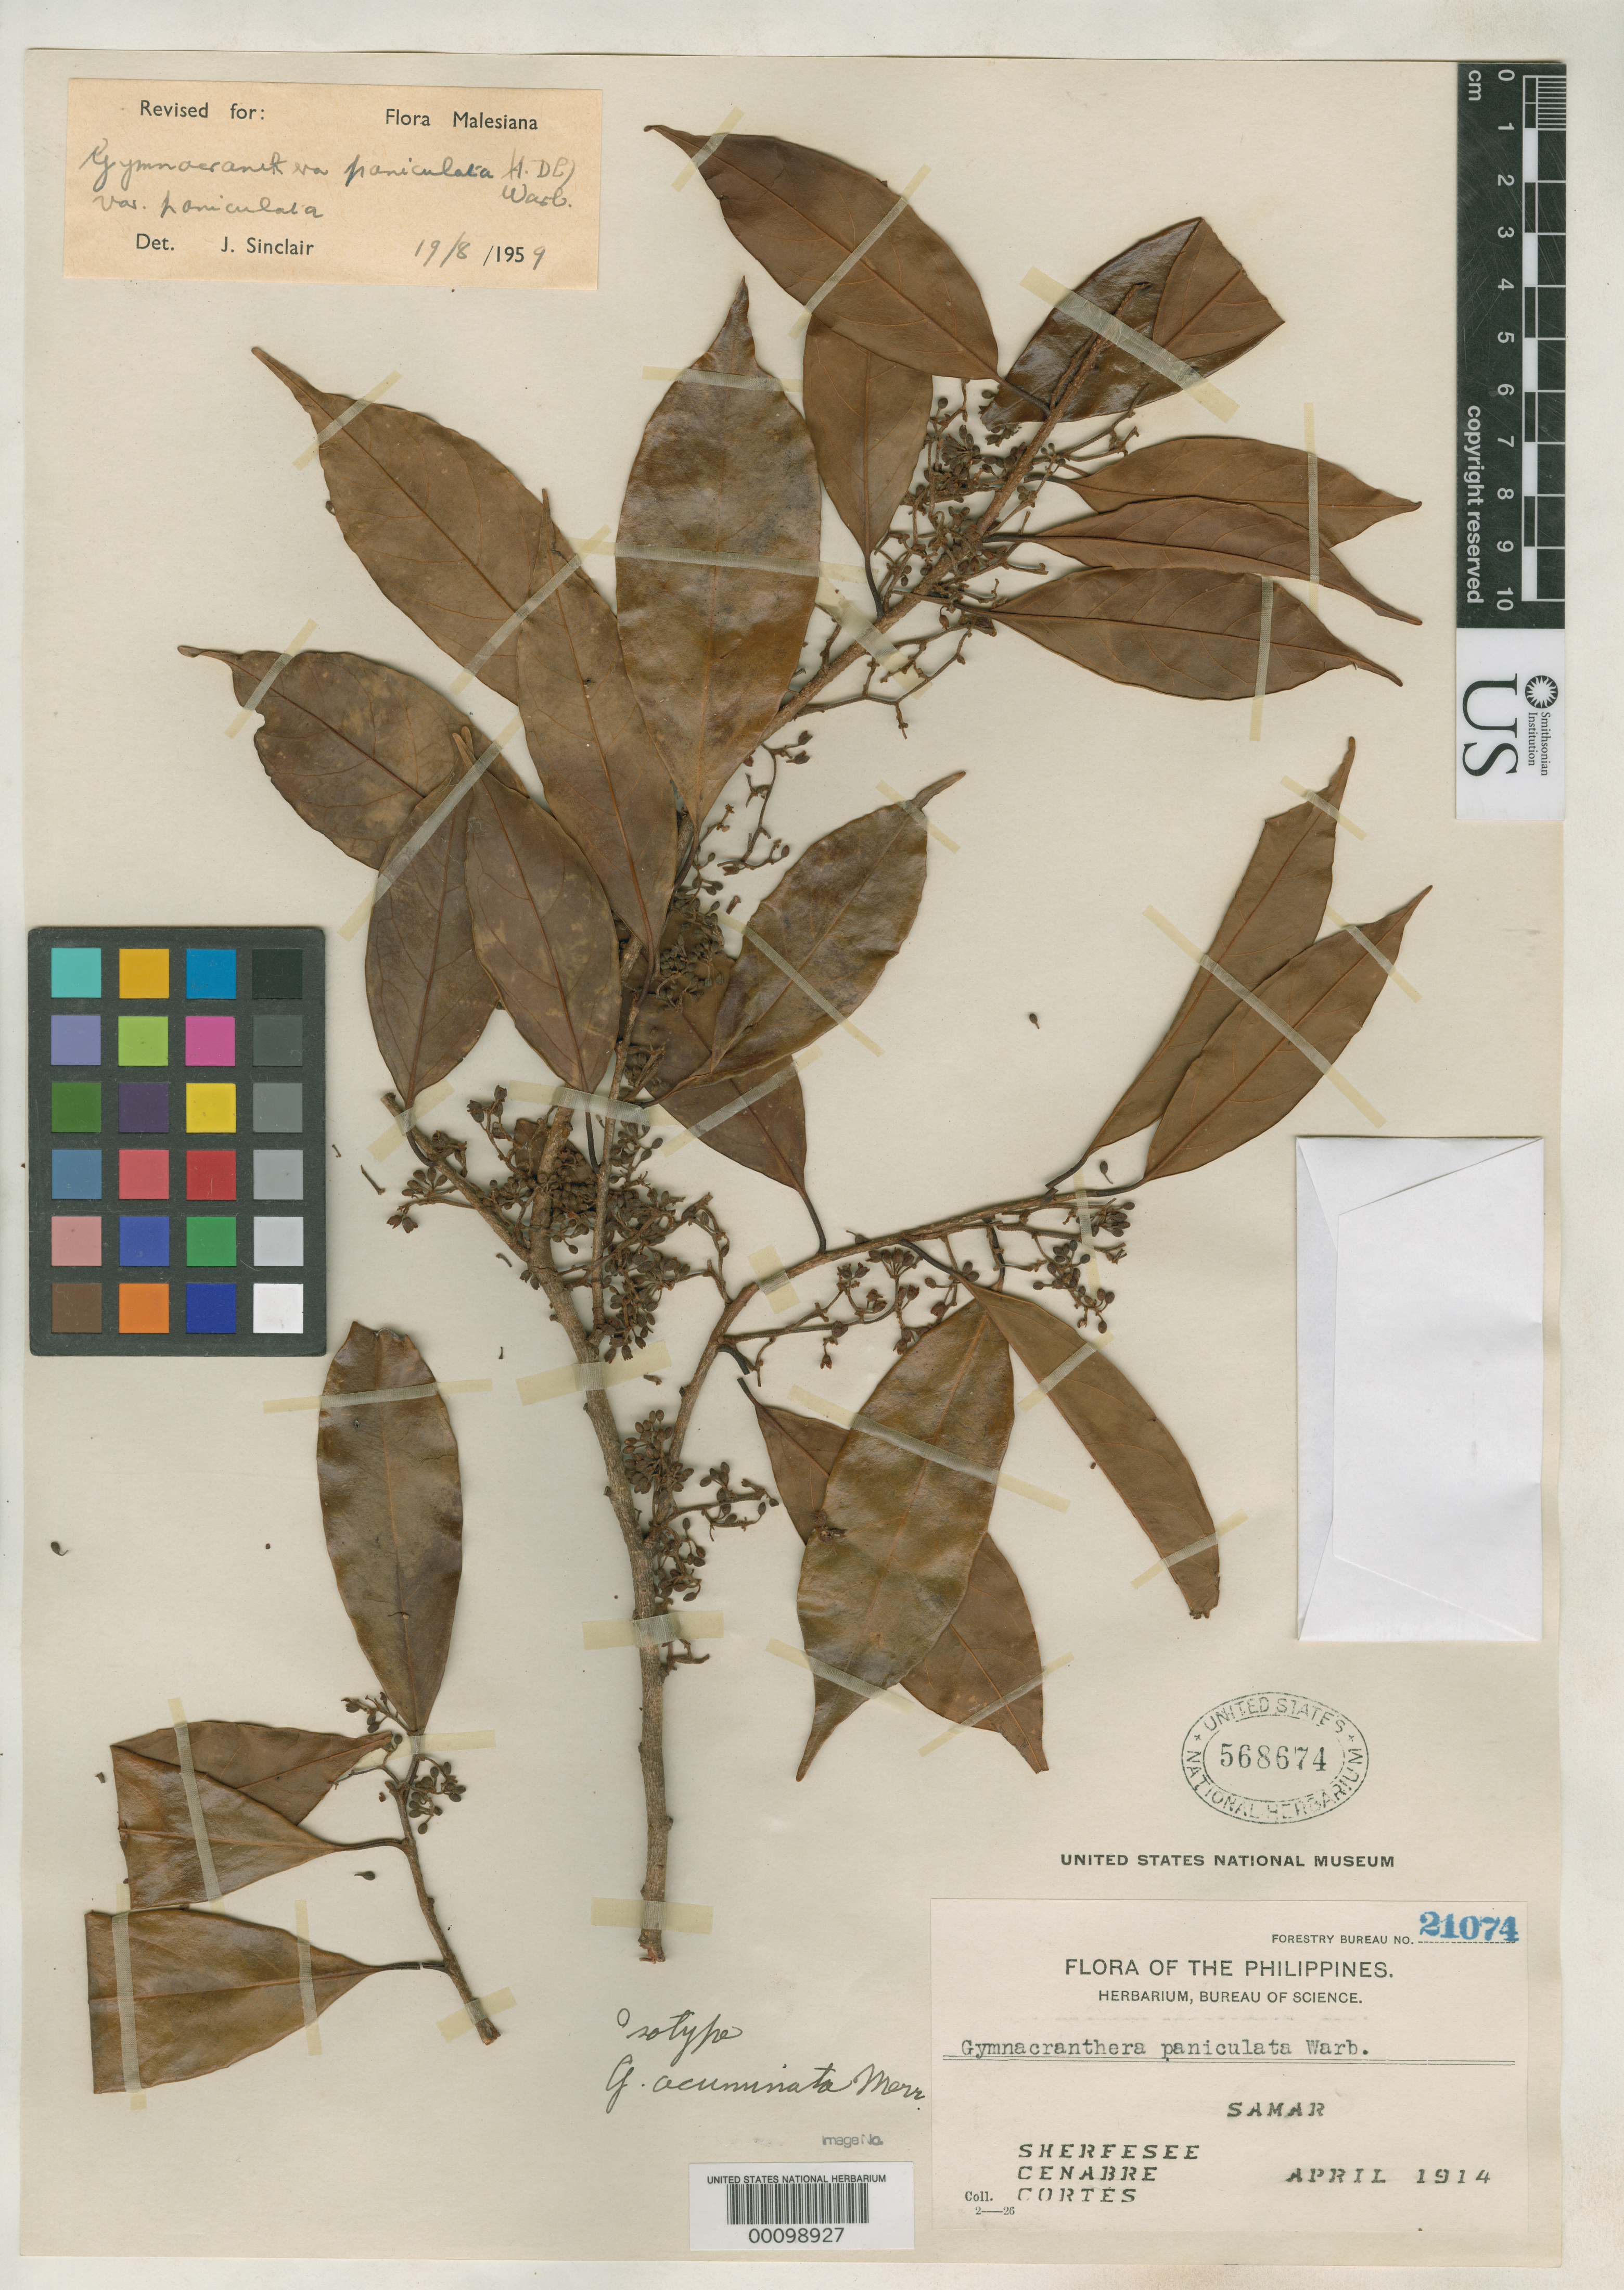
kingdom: Plantae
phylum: Tracheophyta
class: Magnoliopsida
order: Magnoliales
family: Myristicaceae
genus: Gymnacranthera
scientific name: Gymnacranthera acuminata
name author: Merr.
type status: Isotype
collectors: -. Shertesee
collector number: Bur. Sci. 21074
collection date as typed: Apr 1914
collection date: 1914-04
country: Philippines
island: Samar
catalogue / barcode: US 568674